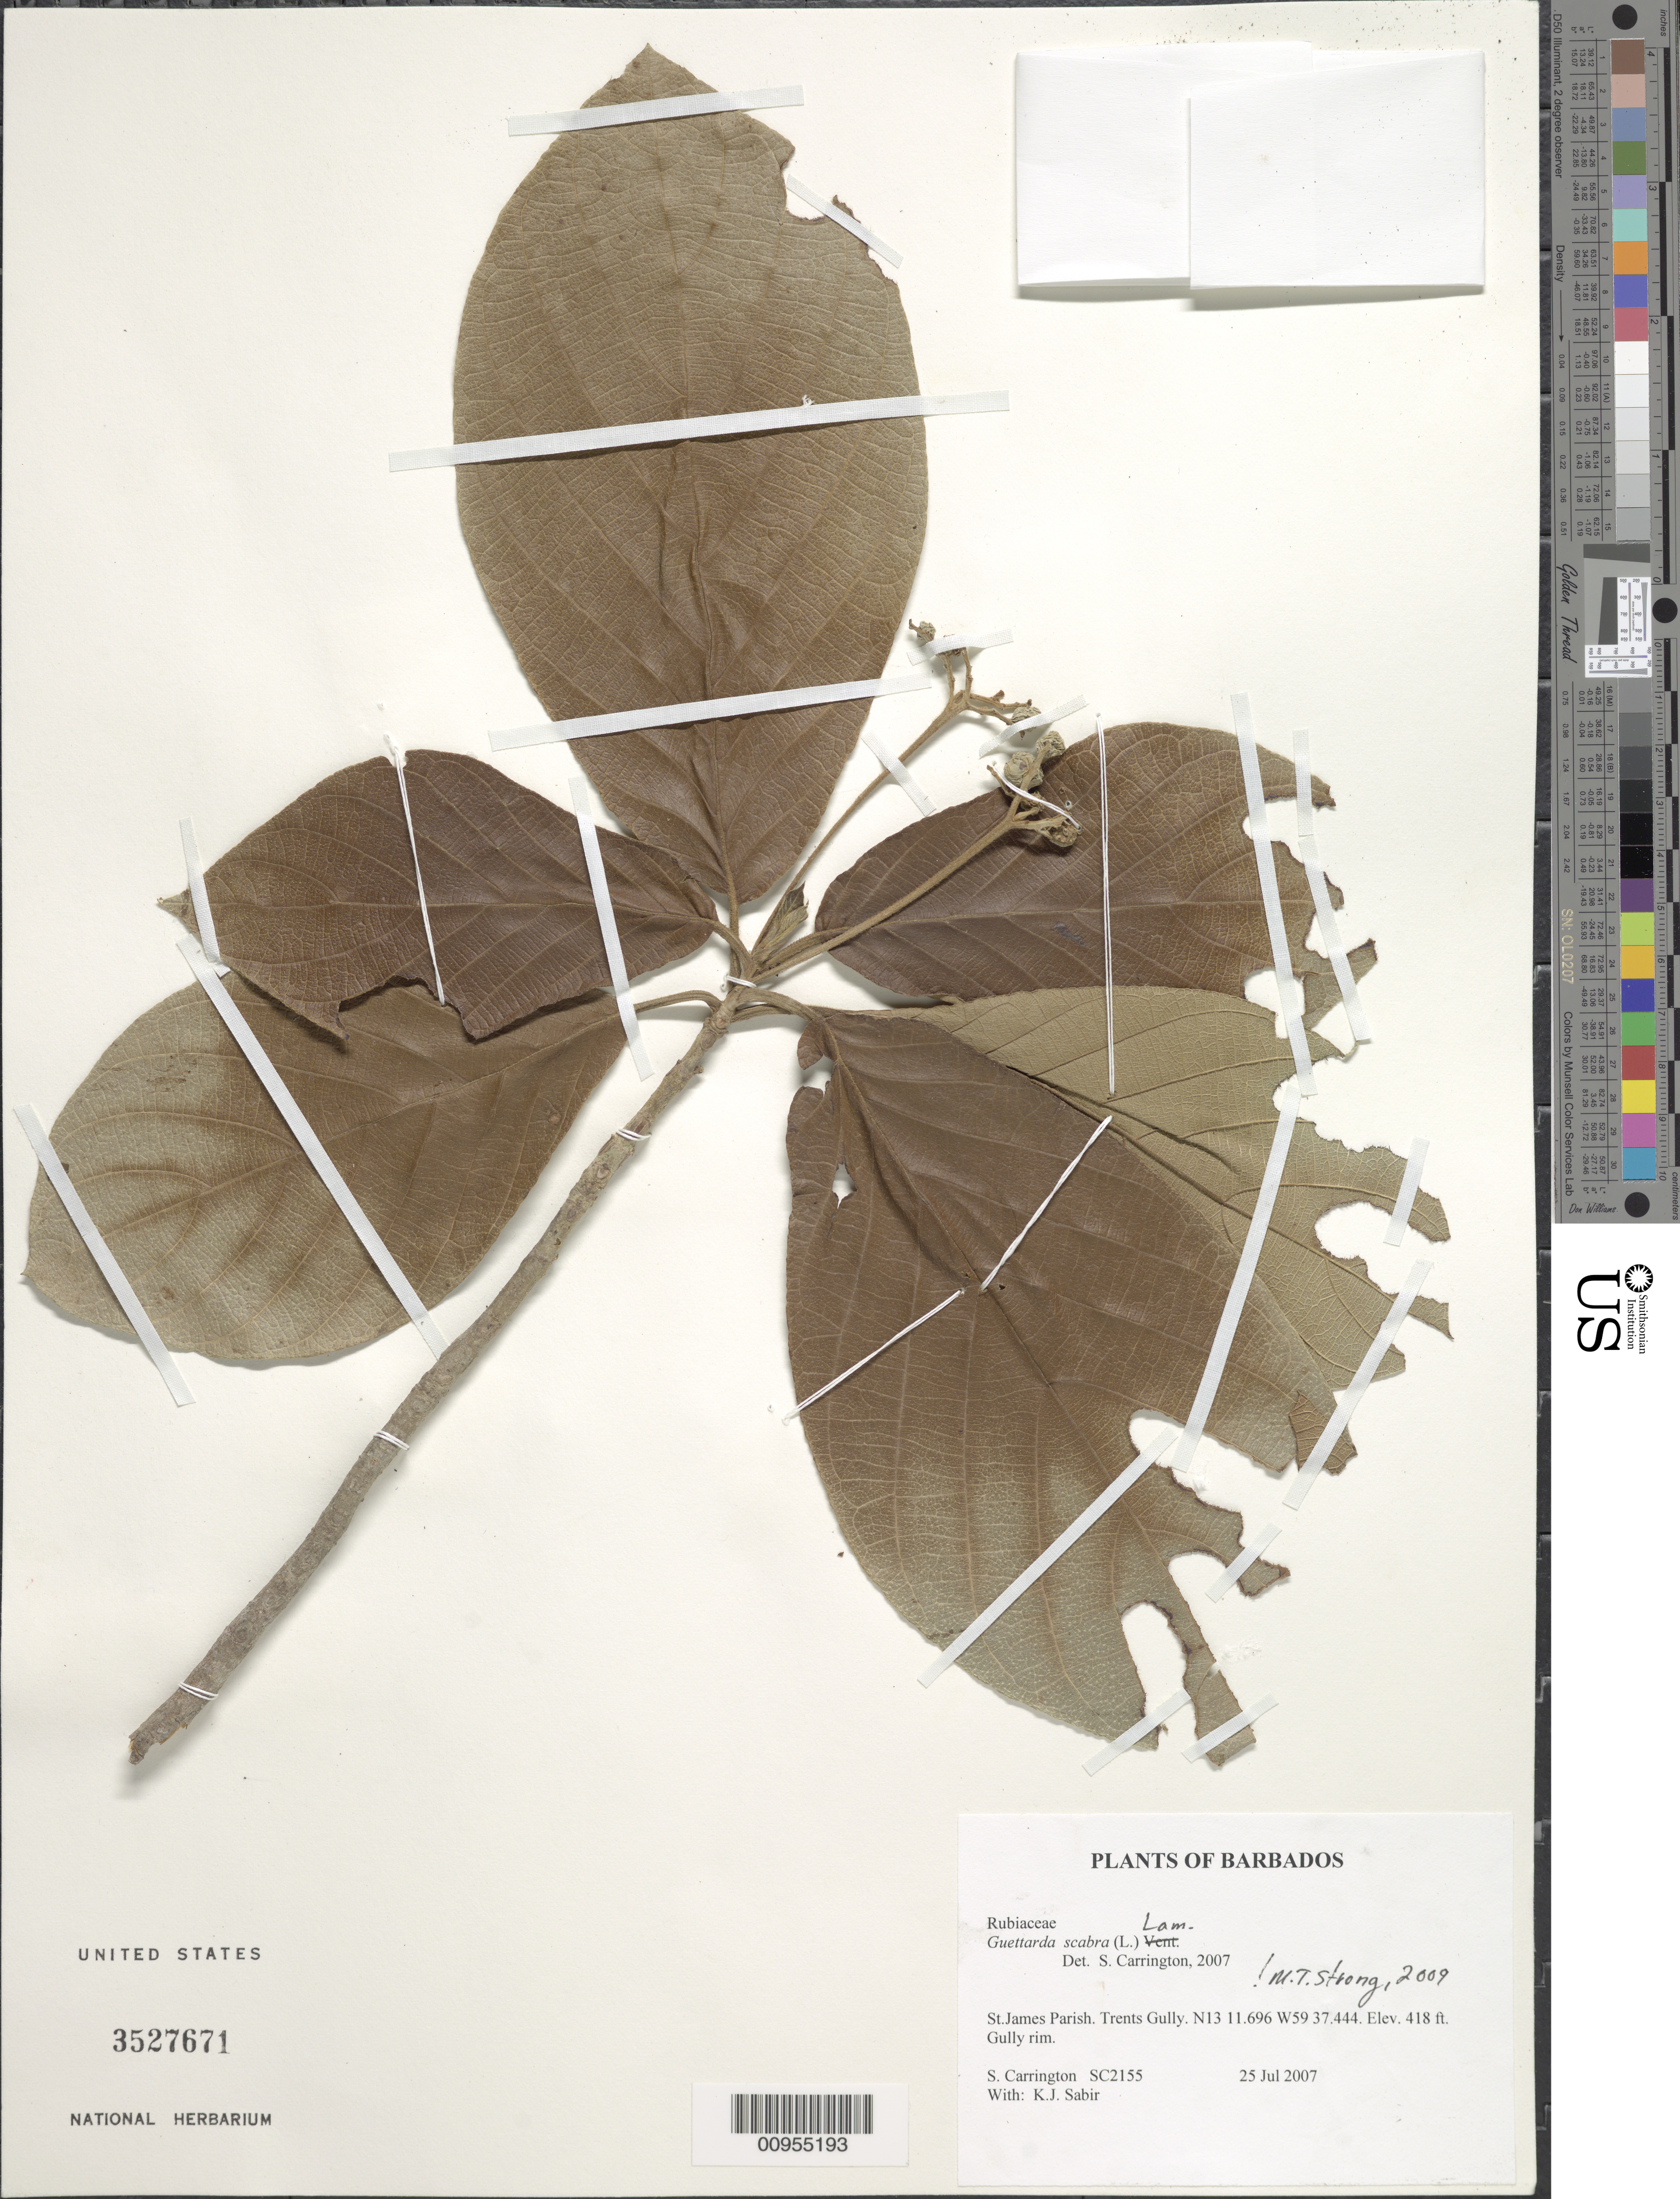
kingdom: Plantae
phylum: Tracheophyta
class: Magnoliopsida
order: Gentianales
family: Rubiaceae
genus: Guettarda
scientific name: Guettarda scabra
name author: (L.) Vent.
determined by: Carrington, C. M. S.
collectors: C. M. S. Carrington & K. Sabir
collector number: SC 2155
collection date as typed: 25 Jul 2007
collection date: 2007-07-25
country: Barbados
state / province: Saint James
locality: Trents Gully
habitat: gully rim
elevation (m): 127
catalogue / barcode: US 3527671